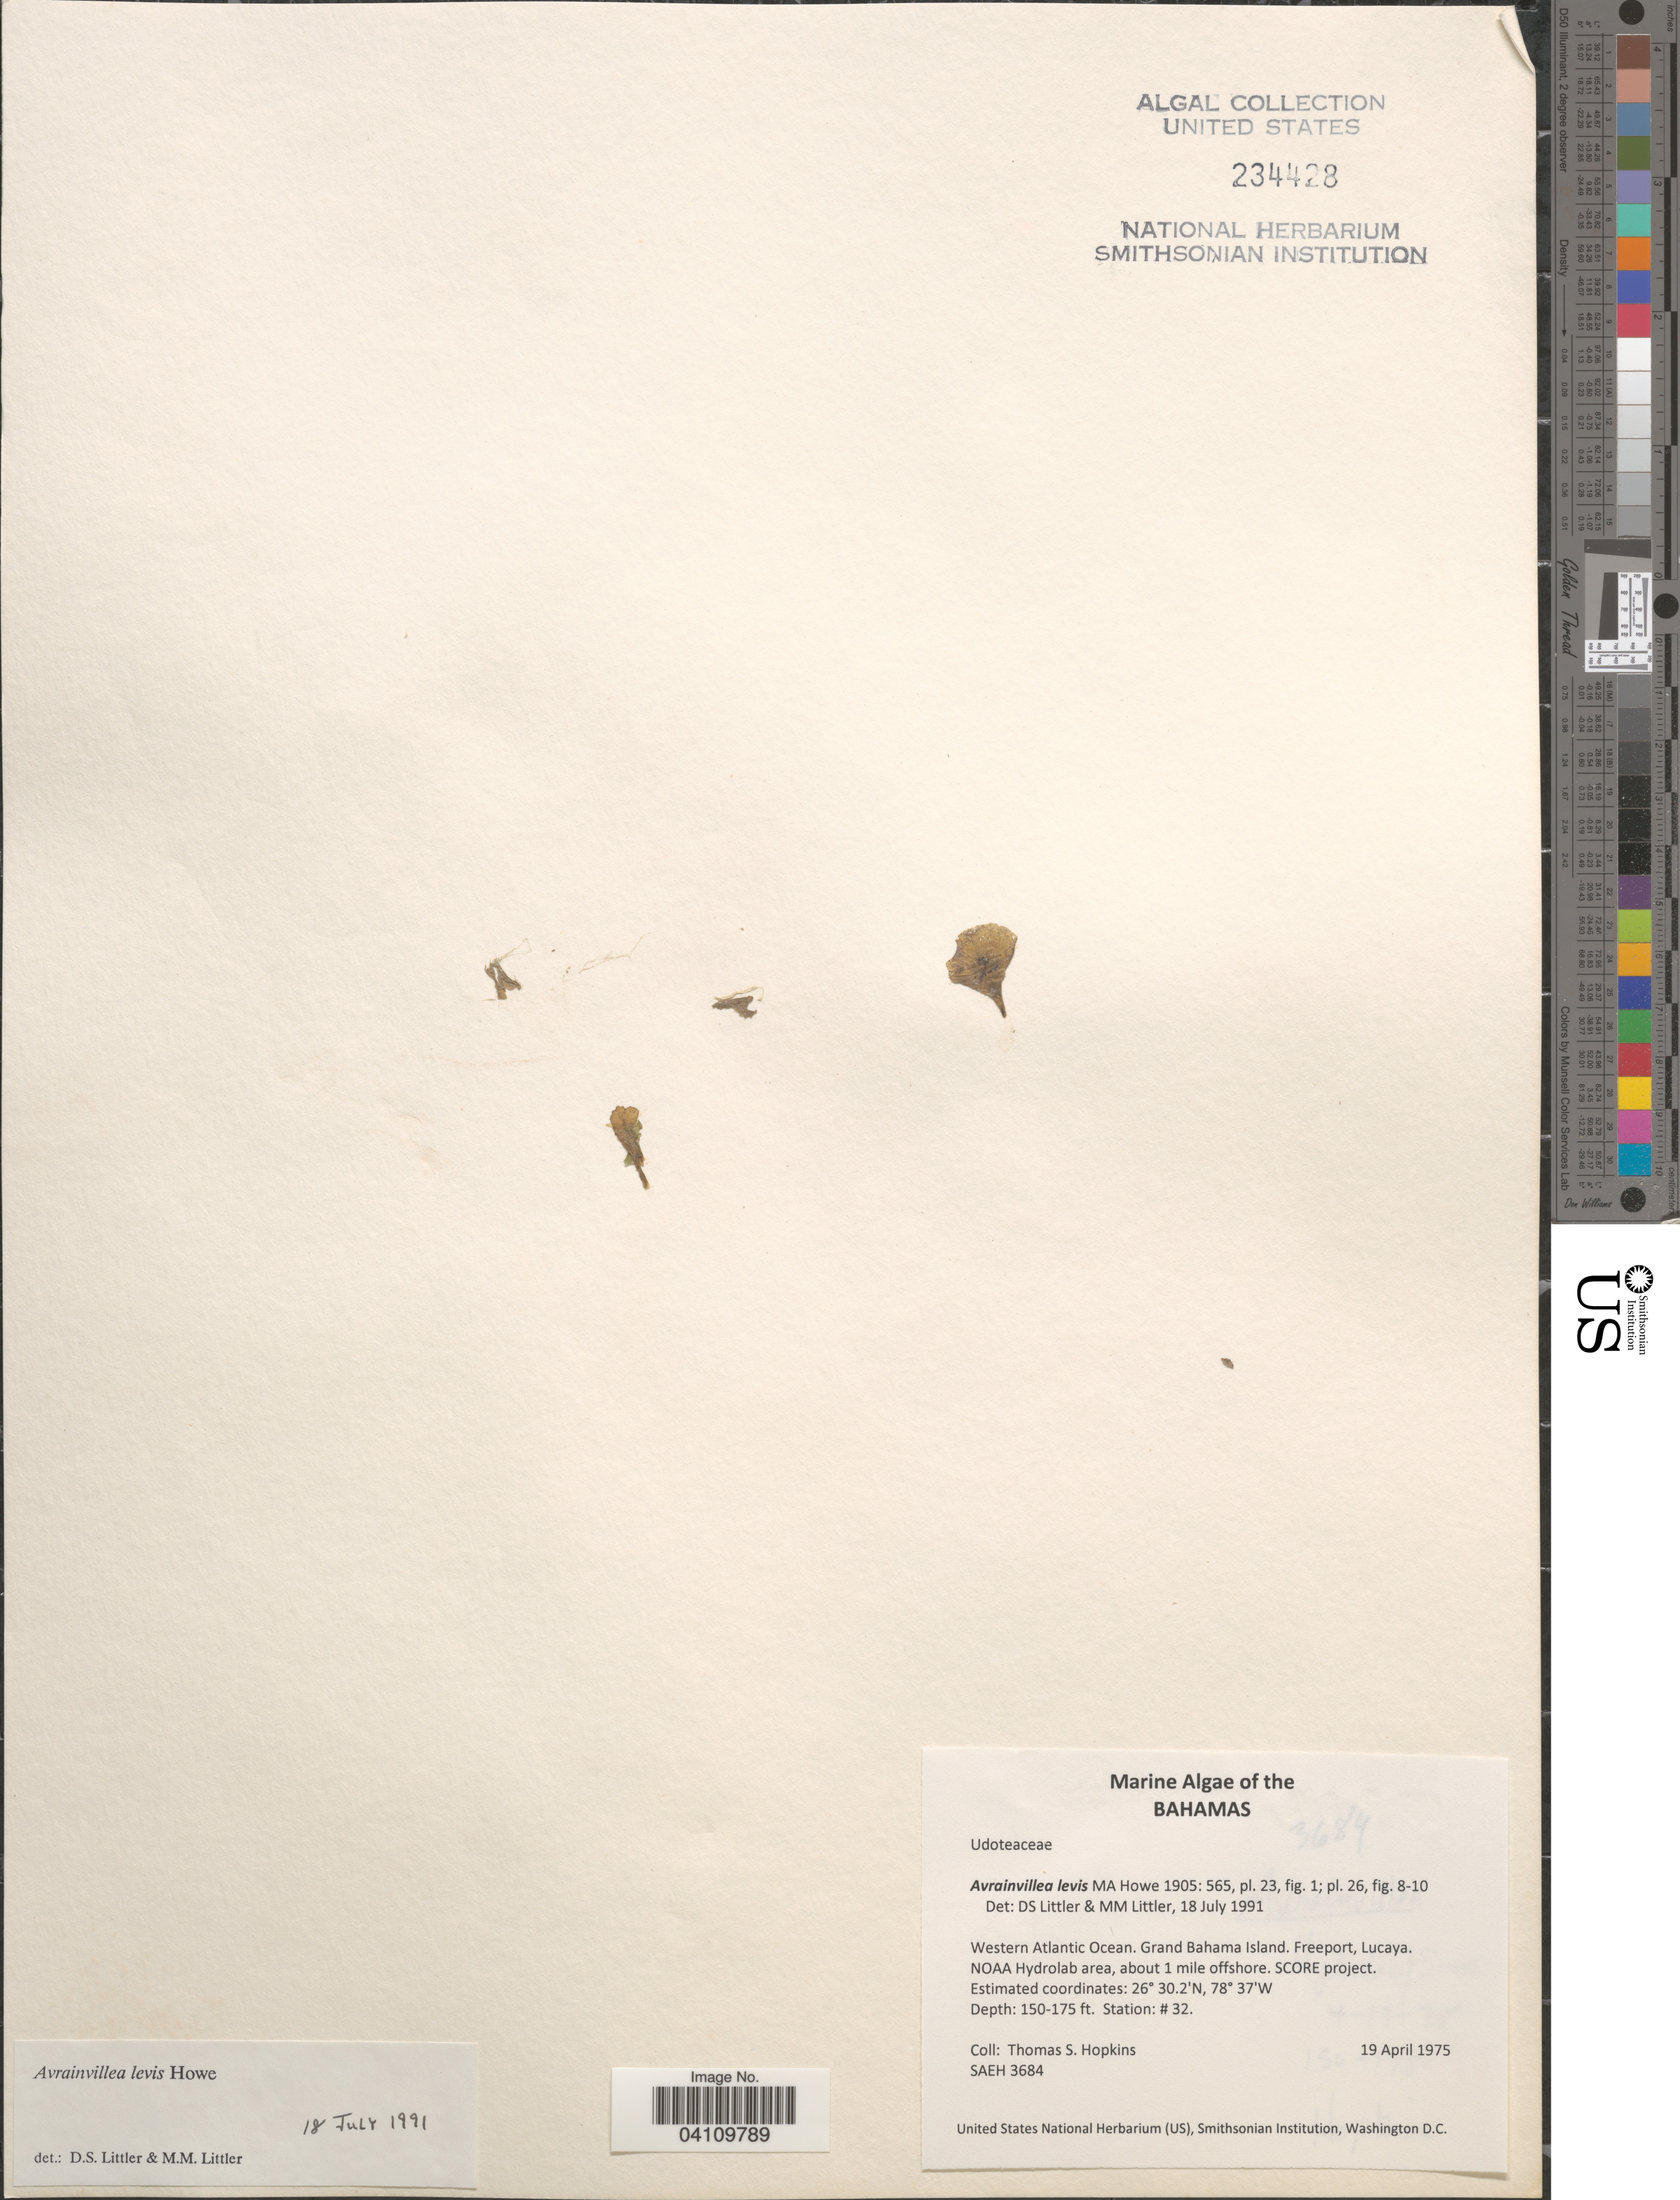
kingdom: Plantae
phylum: Chlorophyta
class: Ulvophyceae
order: Bryopsidales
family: Dichotomosiphonaceae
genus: Avrainvillea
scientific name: Avrainvillea levis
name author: M. Howe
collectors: T. Hopkins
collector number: SAEH 3684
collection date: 1975-04-19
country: Bahamas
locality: Western Atlantic Ocean. Grand Bahama Island. Freeport, Lucaya. NOAA Hydrolab area, about 1 mile offshore. SCORE project. Station: # 32.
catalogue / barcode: US 234428